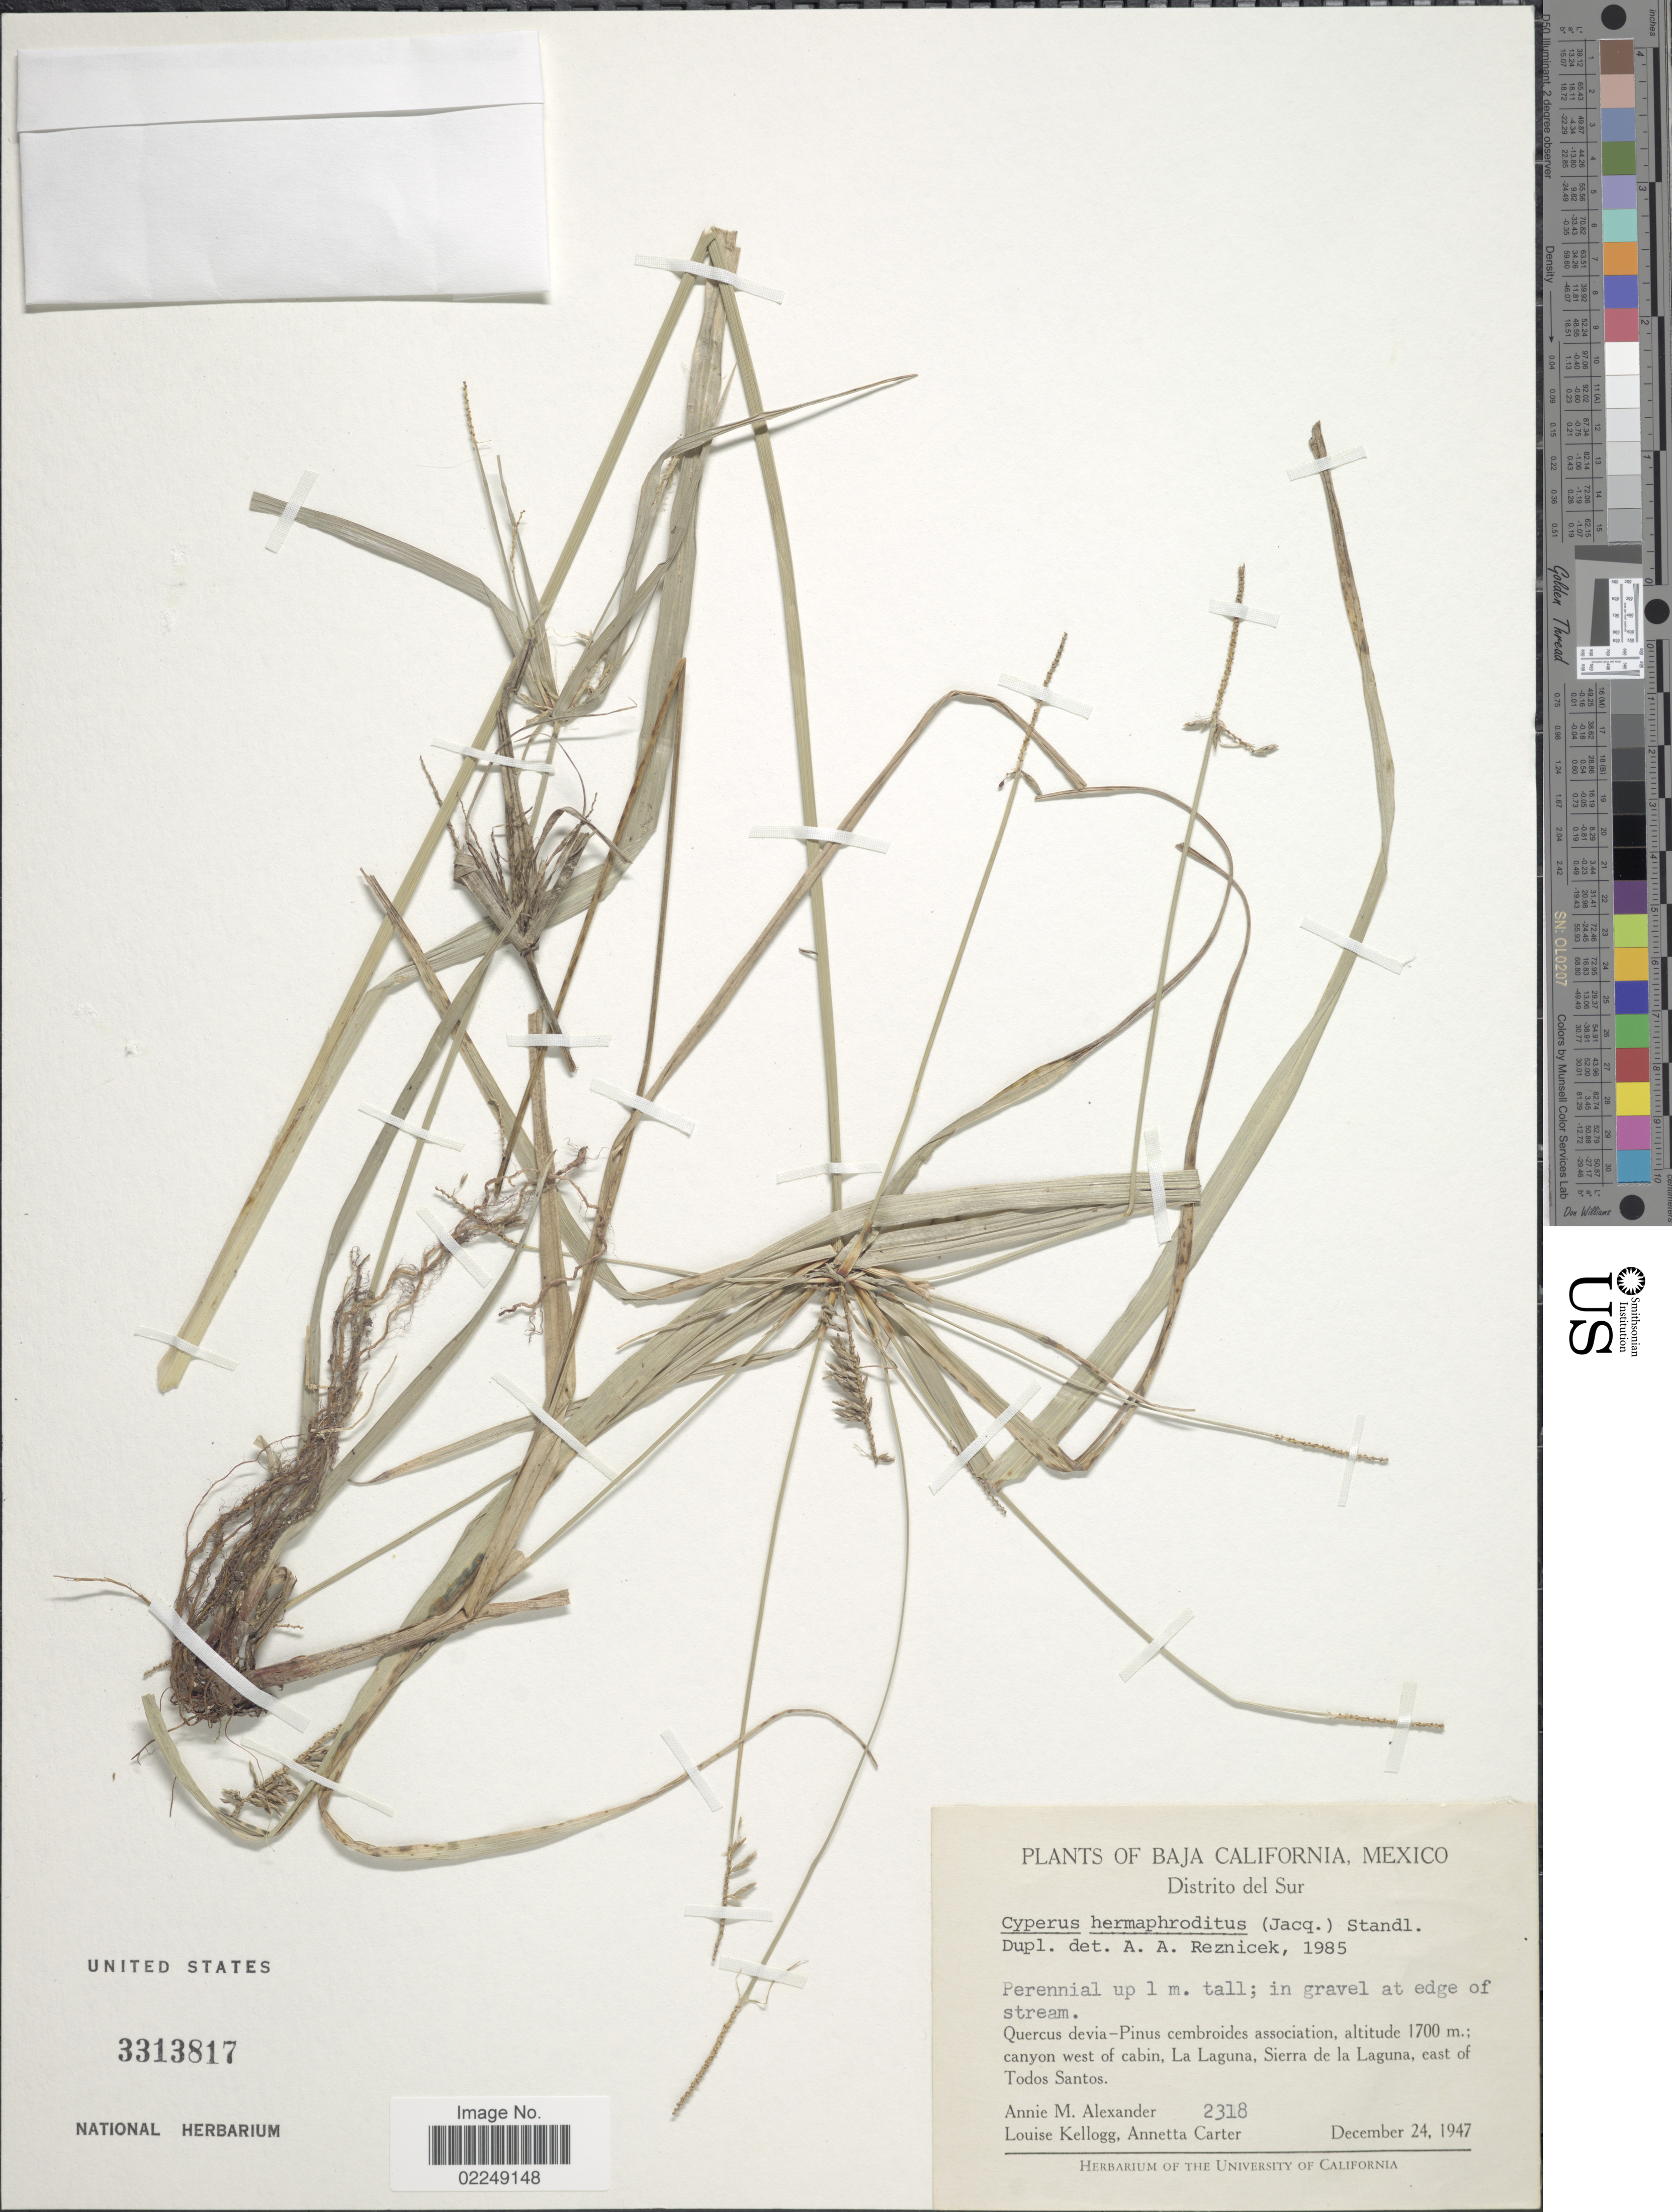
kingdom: Plantae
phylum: Tracheophyta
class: Liliopsida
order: Poales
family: Cyperaceae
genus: Cyperus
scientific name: Cyperus hermaphroditus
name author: (Jacq.) Standl.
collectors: A. M. Alexander, L. Kellogg & A. Carter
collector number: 2318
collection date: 1947-12-24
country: Mexico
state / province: Baja California Sur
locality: Baja California, Mexico, Distrito del Sur, Canyon west of cabin, la Laguna, Sierra de la Lagubna, east of Todos Santos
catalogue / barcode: US 3313817